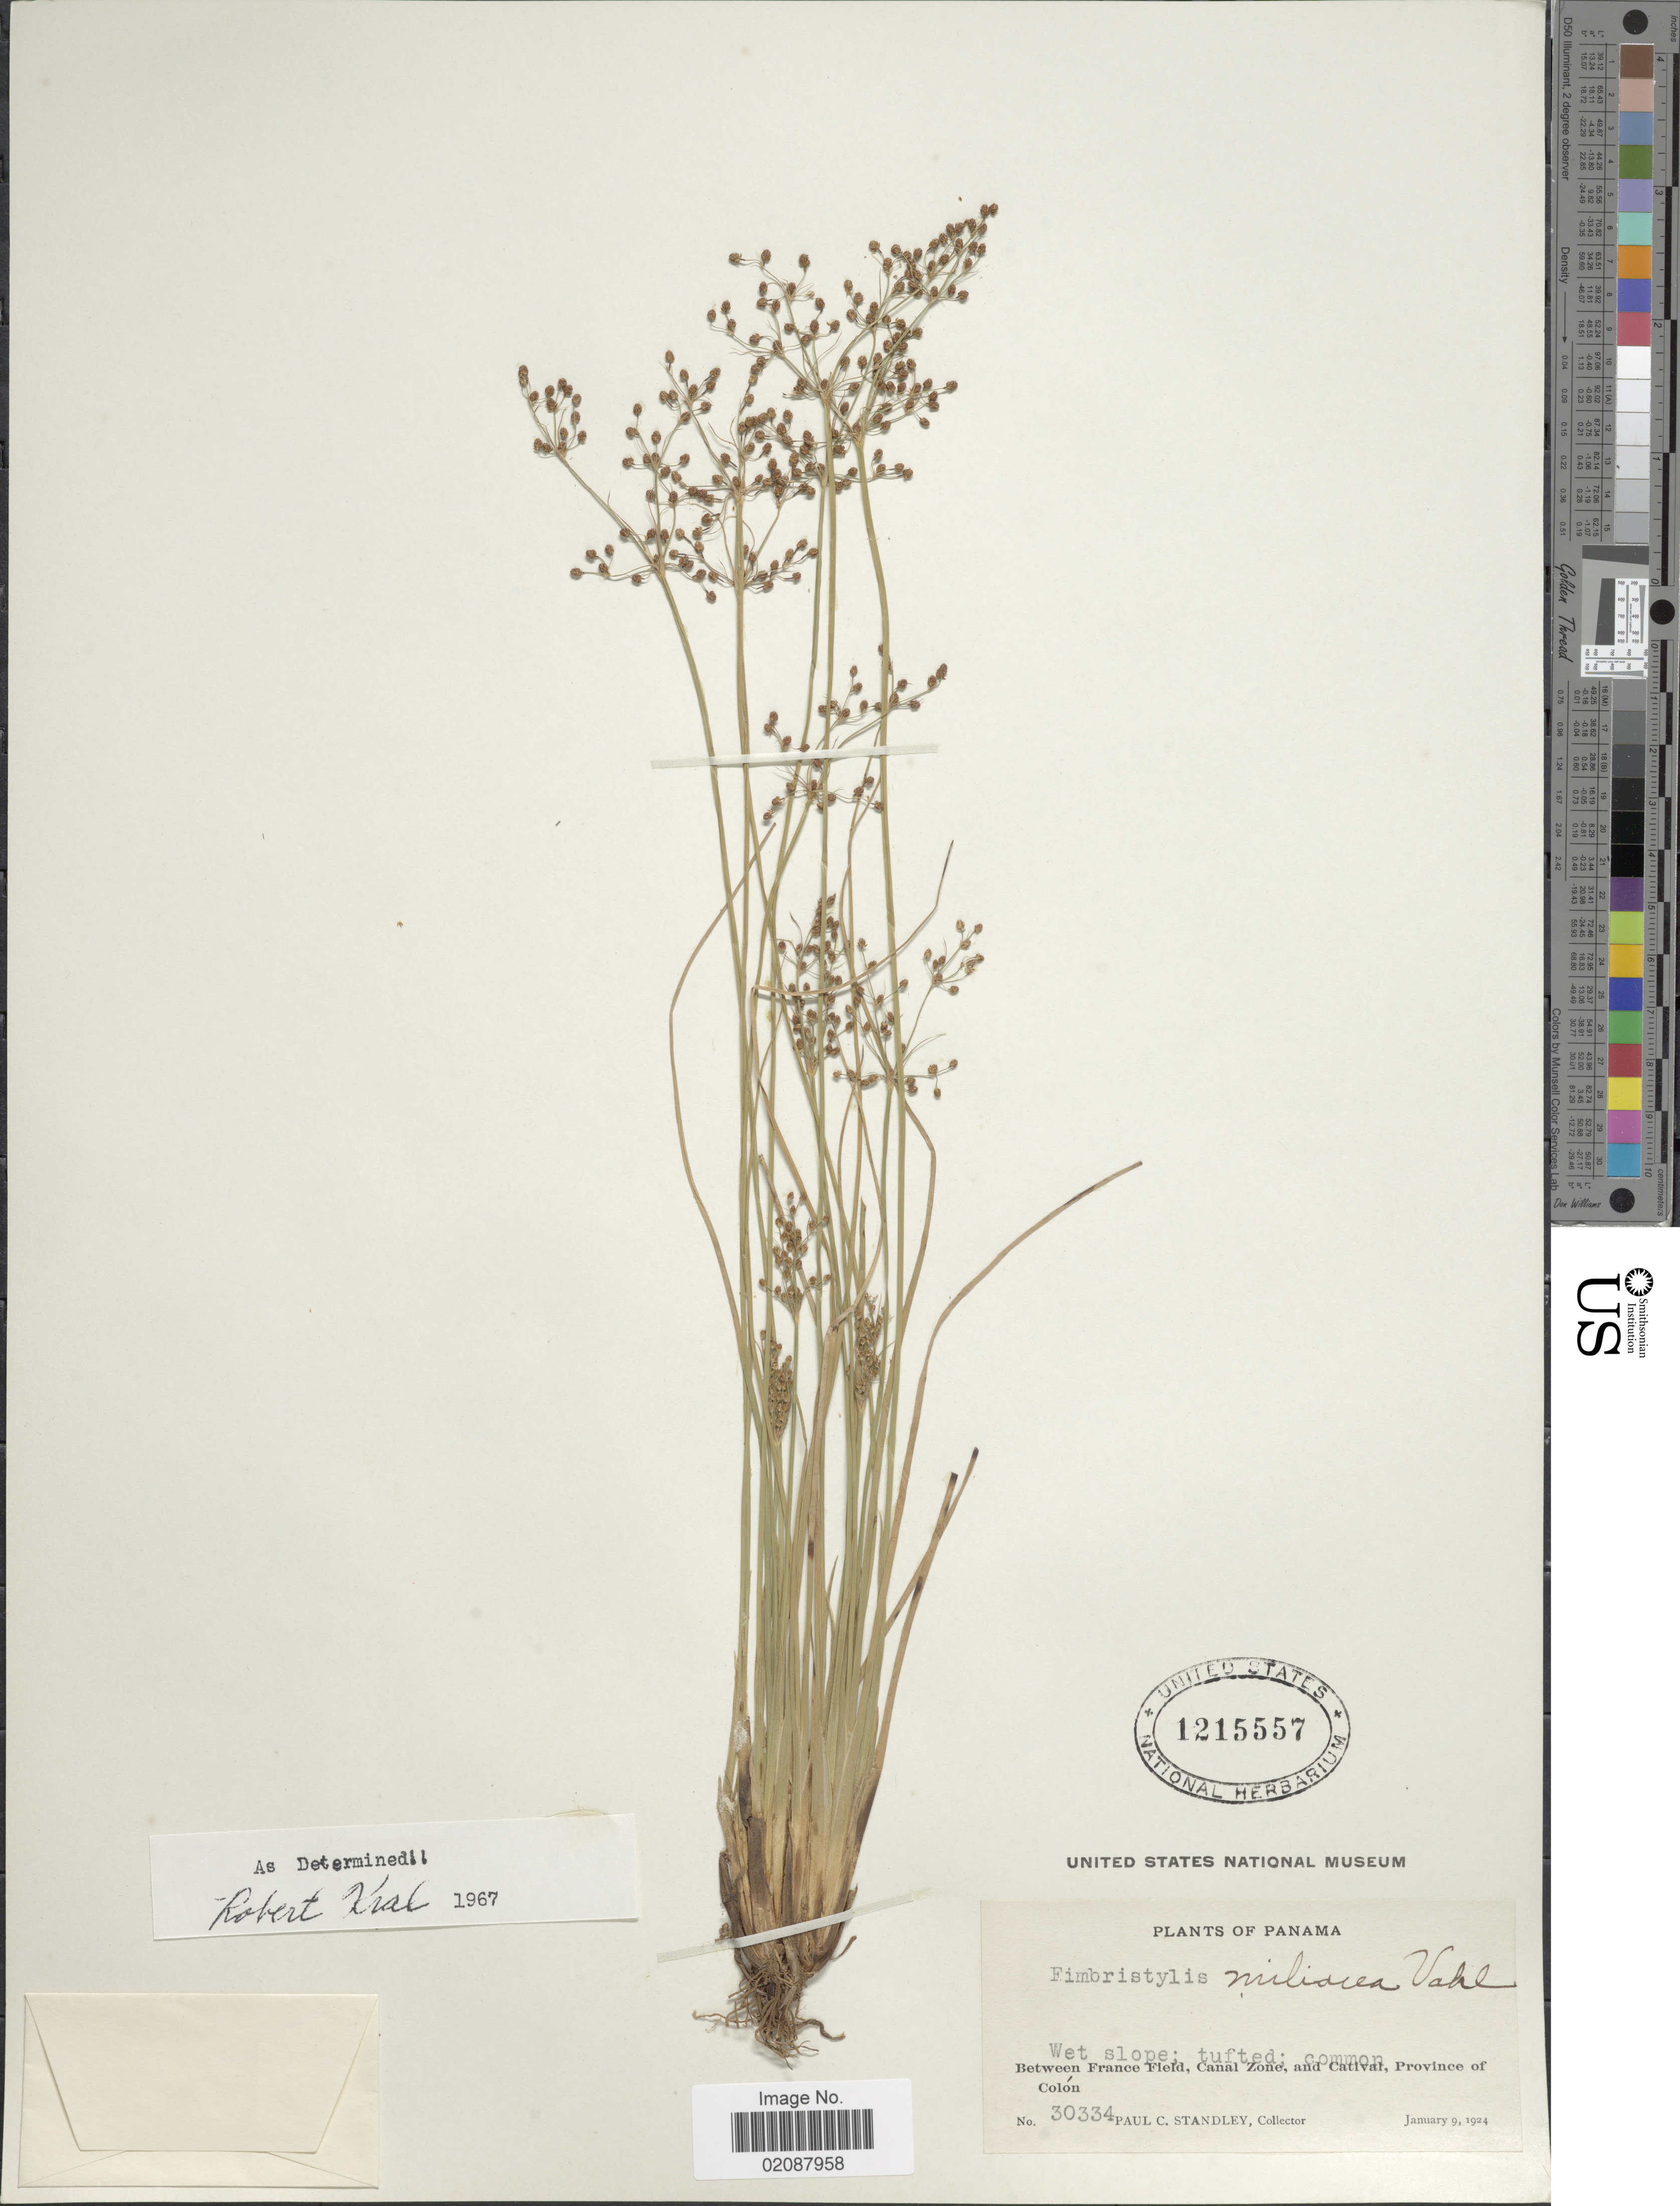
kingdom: Plantae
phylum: Tracheophyta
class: Liliopsida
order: Poales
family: Cyperaceae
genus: Fimbristylis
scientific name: Fimbristylis littoralis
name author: Gaudich.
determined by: Strong, M. T., (US), Smithsonian Institution - National Museum of Natural History (UNITED STATES)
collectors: P. C. Standley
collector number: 30334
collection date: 1924-01-09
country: Panama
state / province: Colón / Panamá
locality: Between France Field, Canal Zone, and Catival, Province of Colon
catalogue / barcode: US 1215557